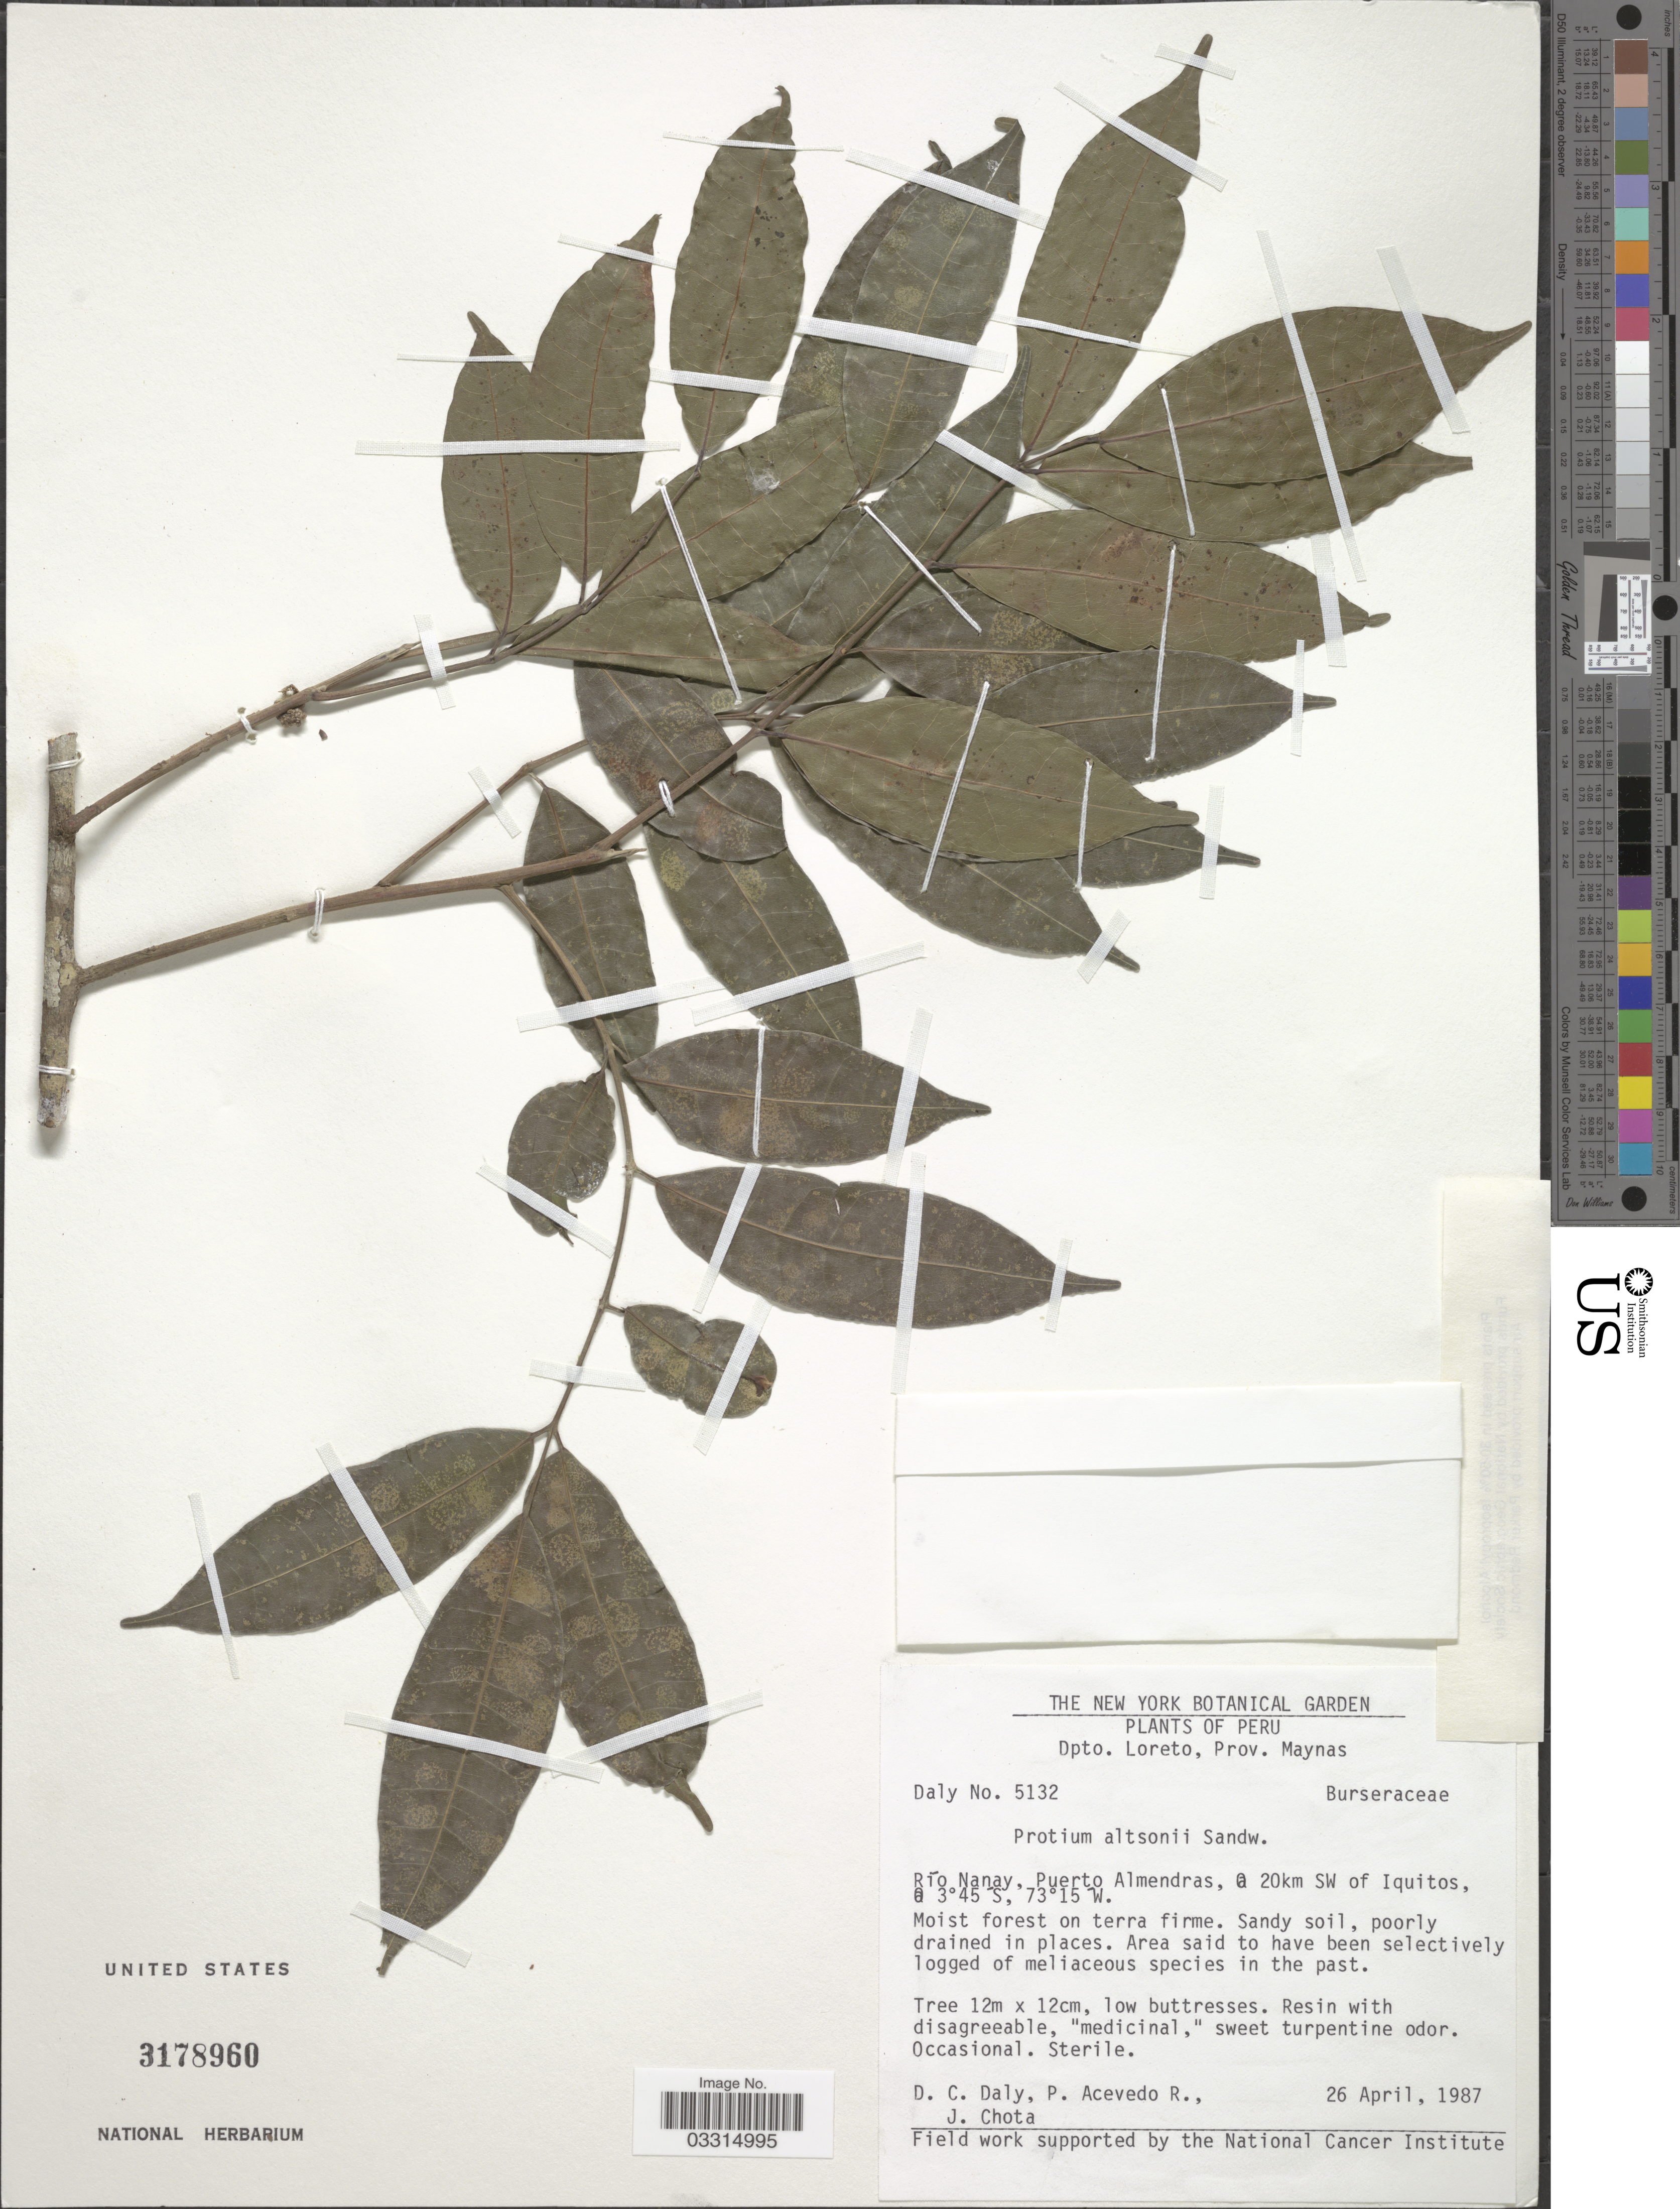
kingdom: Plantae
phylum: Tracheophyta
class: Magnoliopsida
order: Sapindales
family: Burseraceae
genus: Protium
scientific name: Protium altsonii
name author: Sandwith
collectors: D. C. Daly, P. Acevedo R. & J. Chota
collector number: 5132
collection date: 1987-04-26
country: Peru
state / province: Loreto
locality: Dpto. Loreto. Prov. Maynas. Río Nanay, Puerto Almendras, 20km SW of Iquitos.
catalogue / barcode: US 3178960